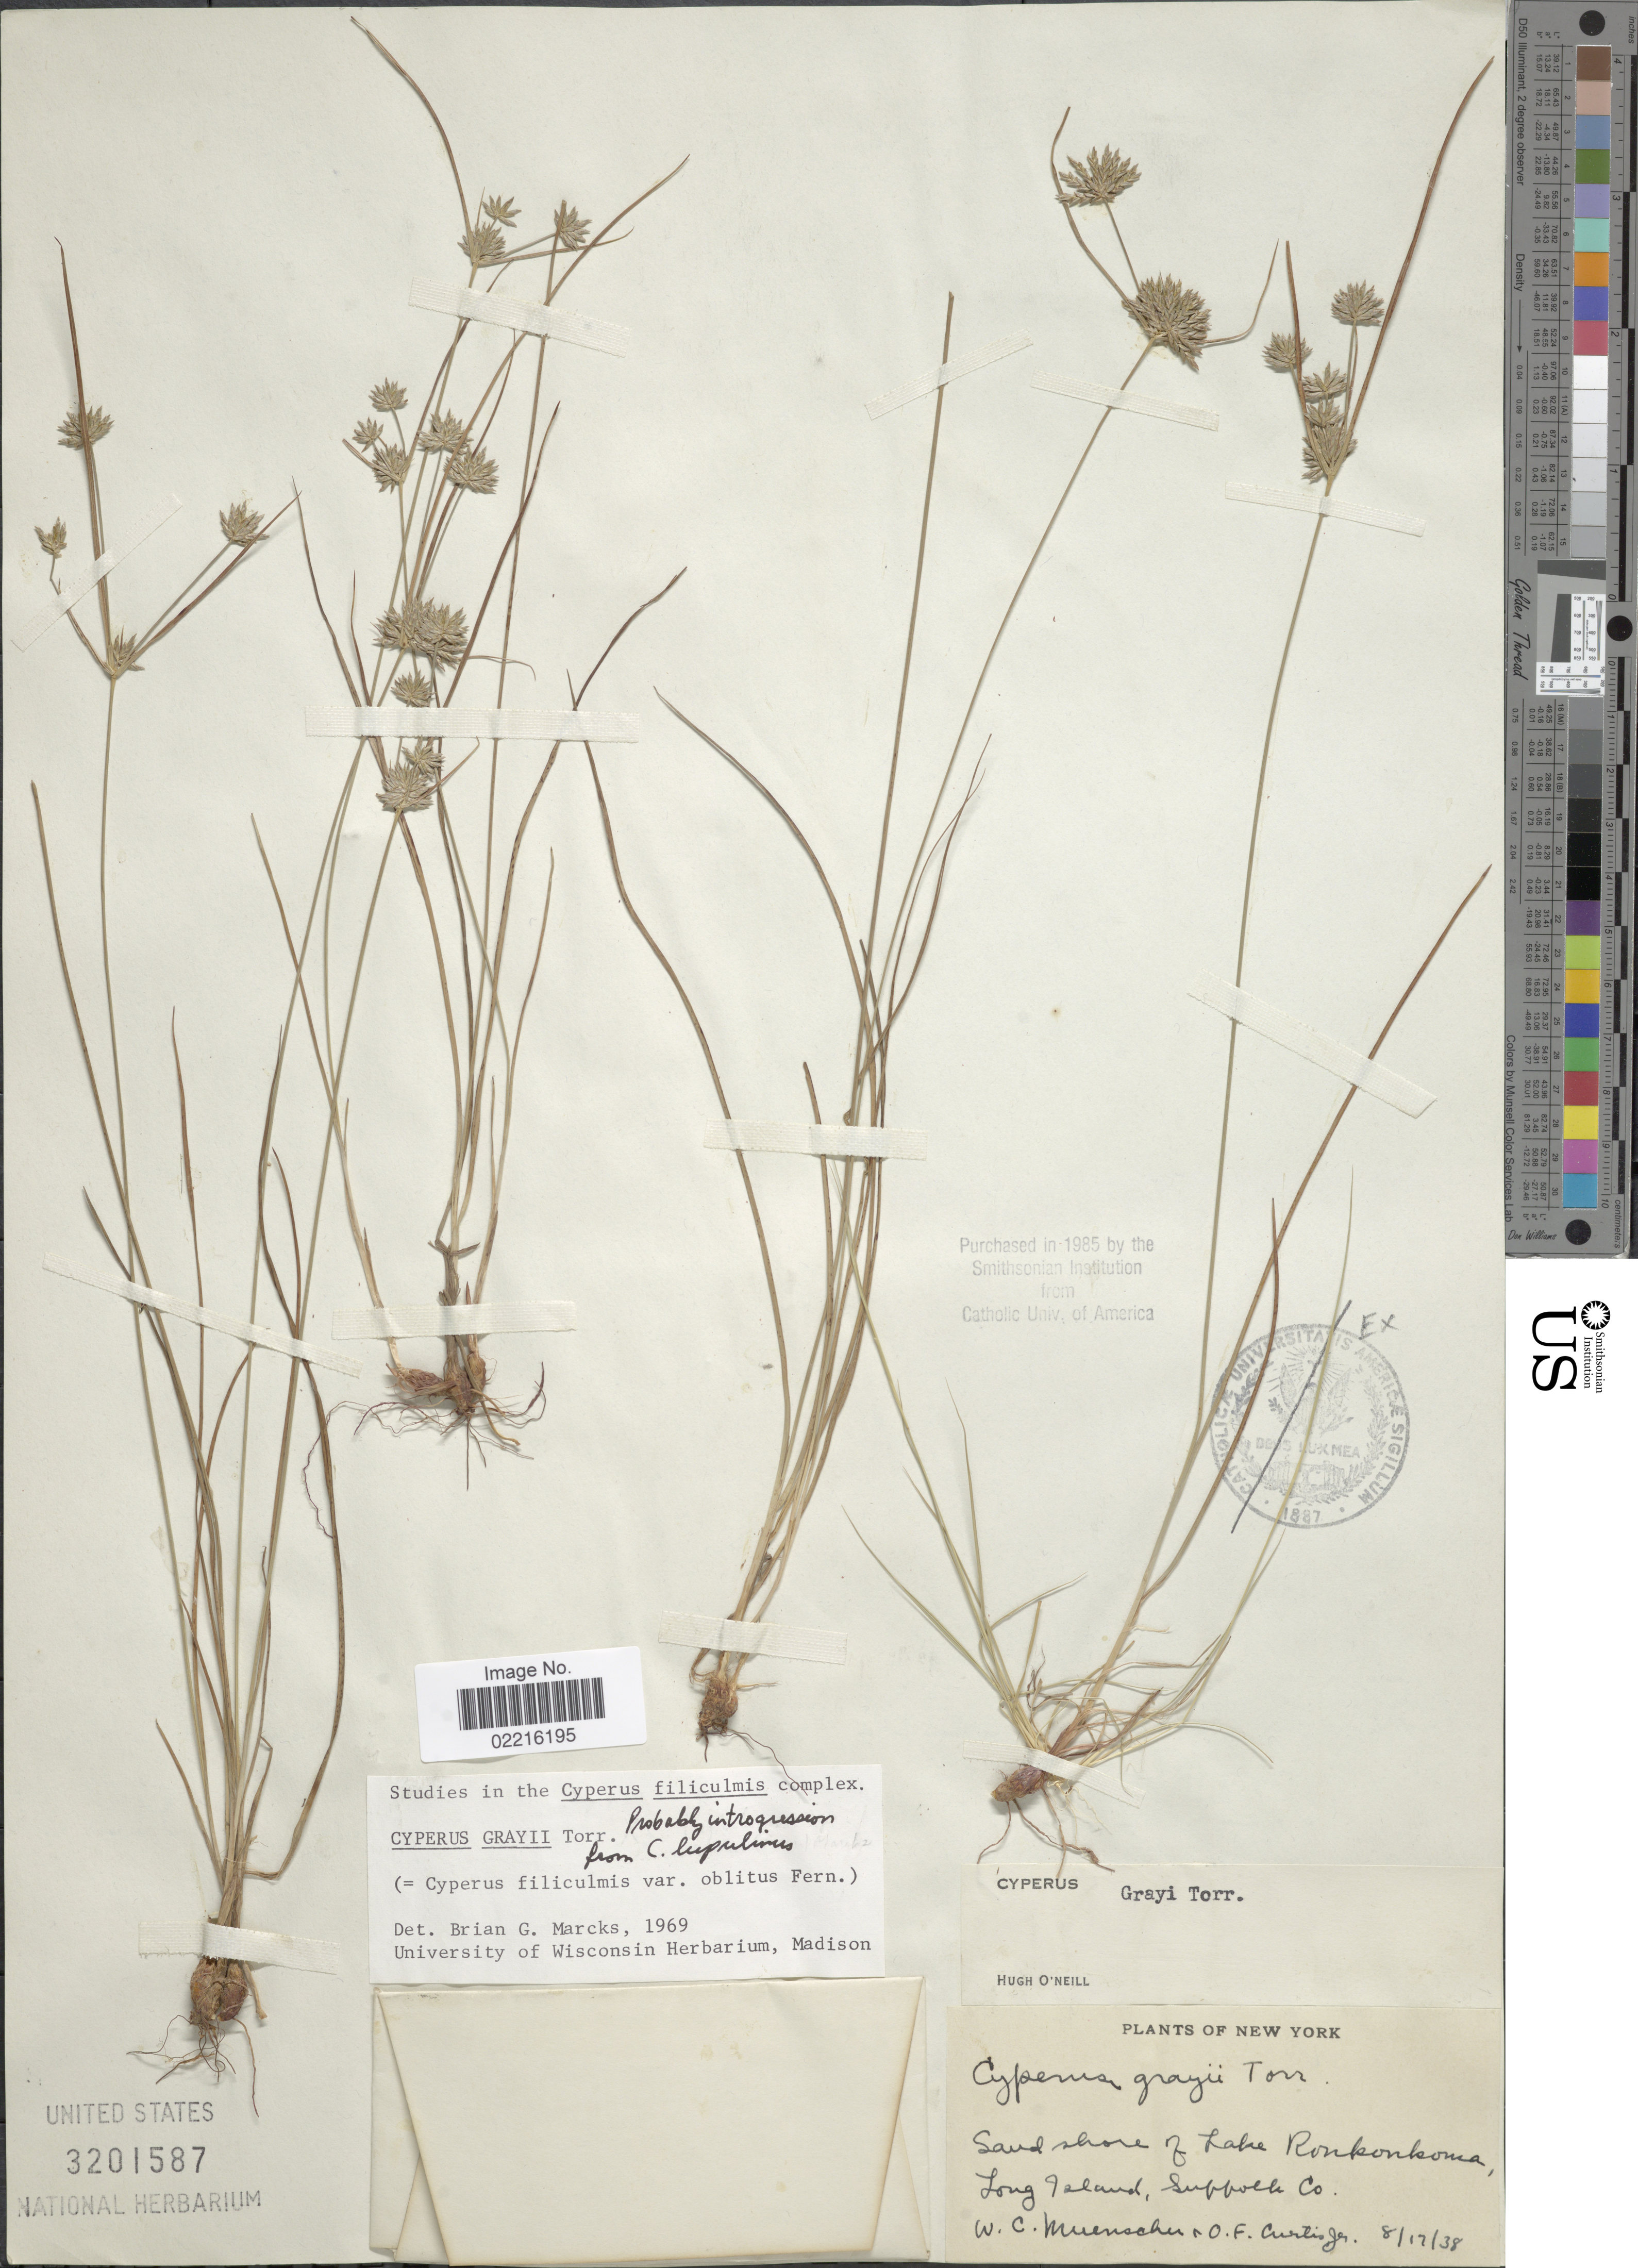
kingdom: Plantae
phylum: Tracheophyta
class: Liliopsida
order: Poales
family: Cyperaceae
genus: Cyperus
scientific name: Cyperus grayi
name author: Torr.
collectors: M. Muenscher & O. Curtis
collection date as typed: Transcribed d/m/y: 17/8/38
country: United States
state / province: New York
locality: Sand shore of Lake Ronkonkoma, Long Island, Suffolk Co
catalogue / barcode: US 3201587